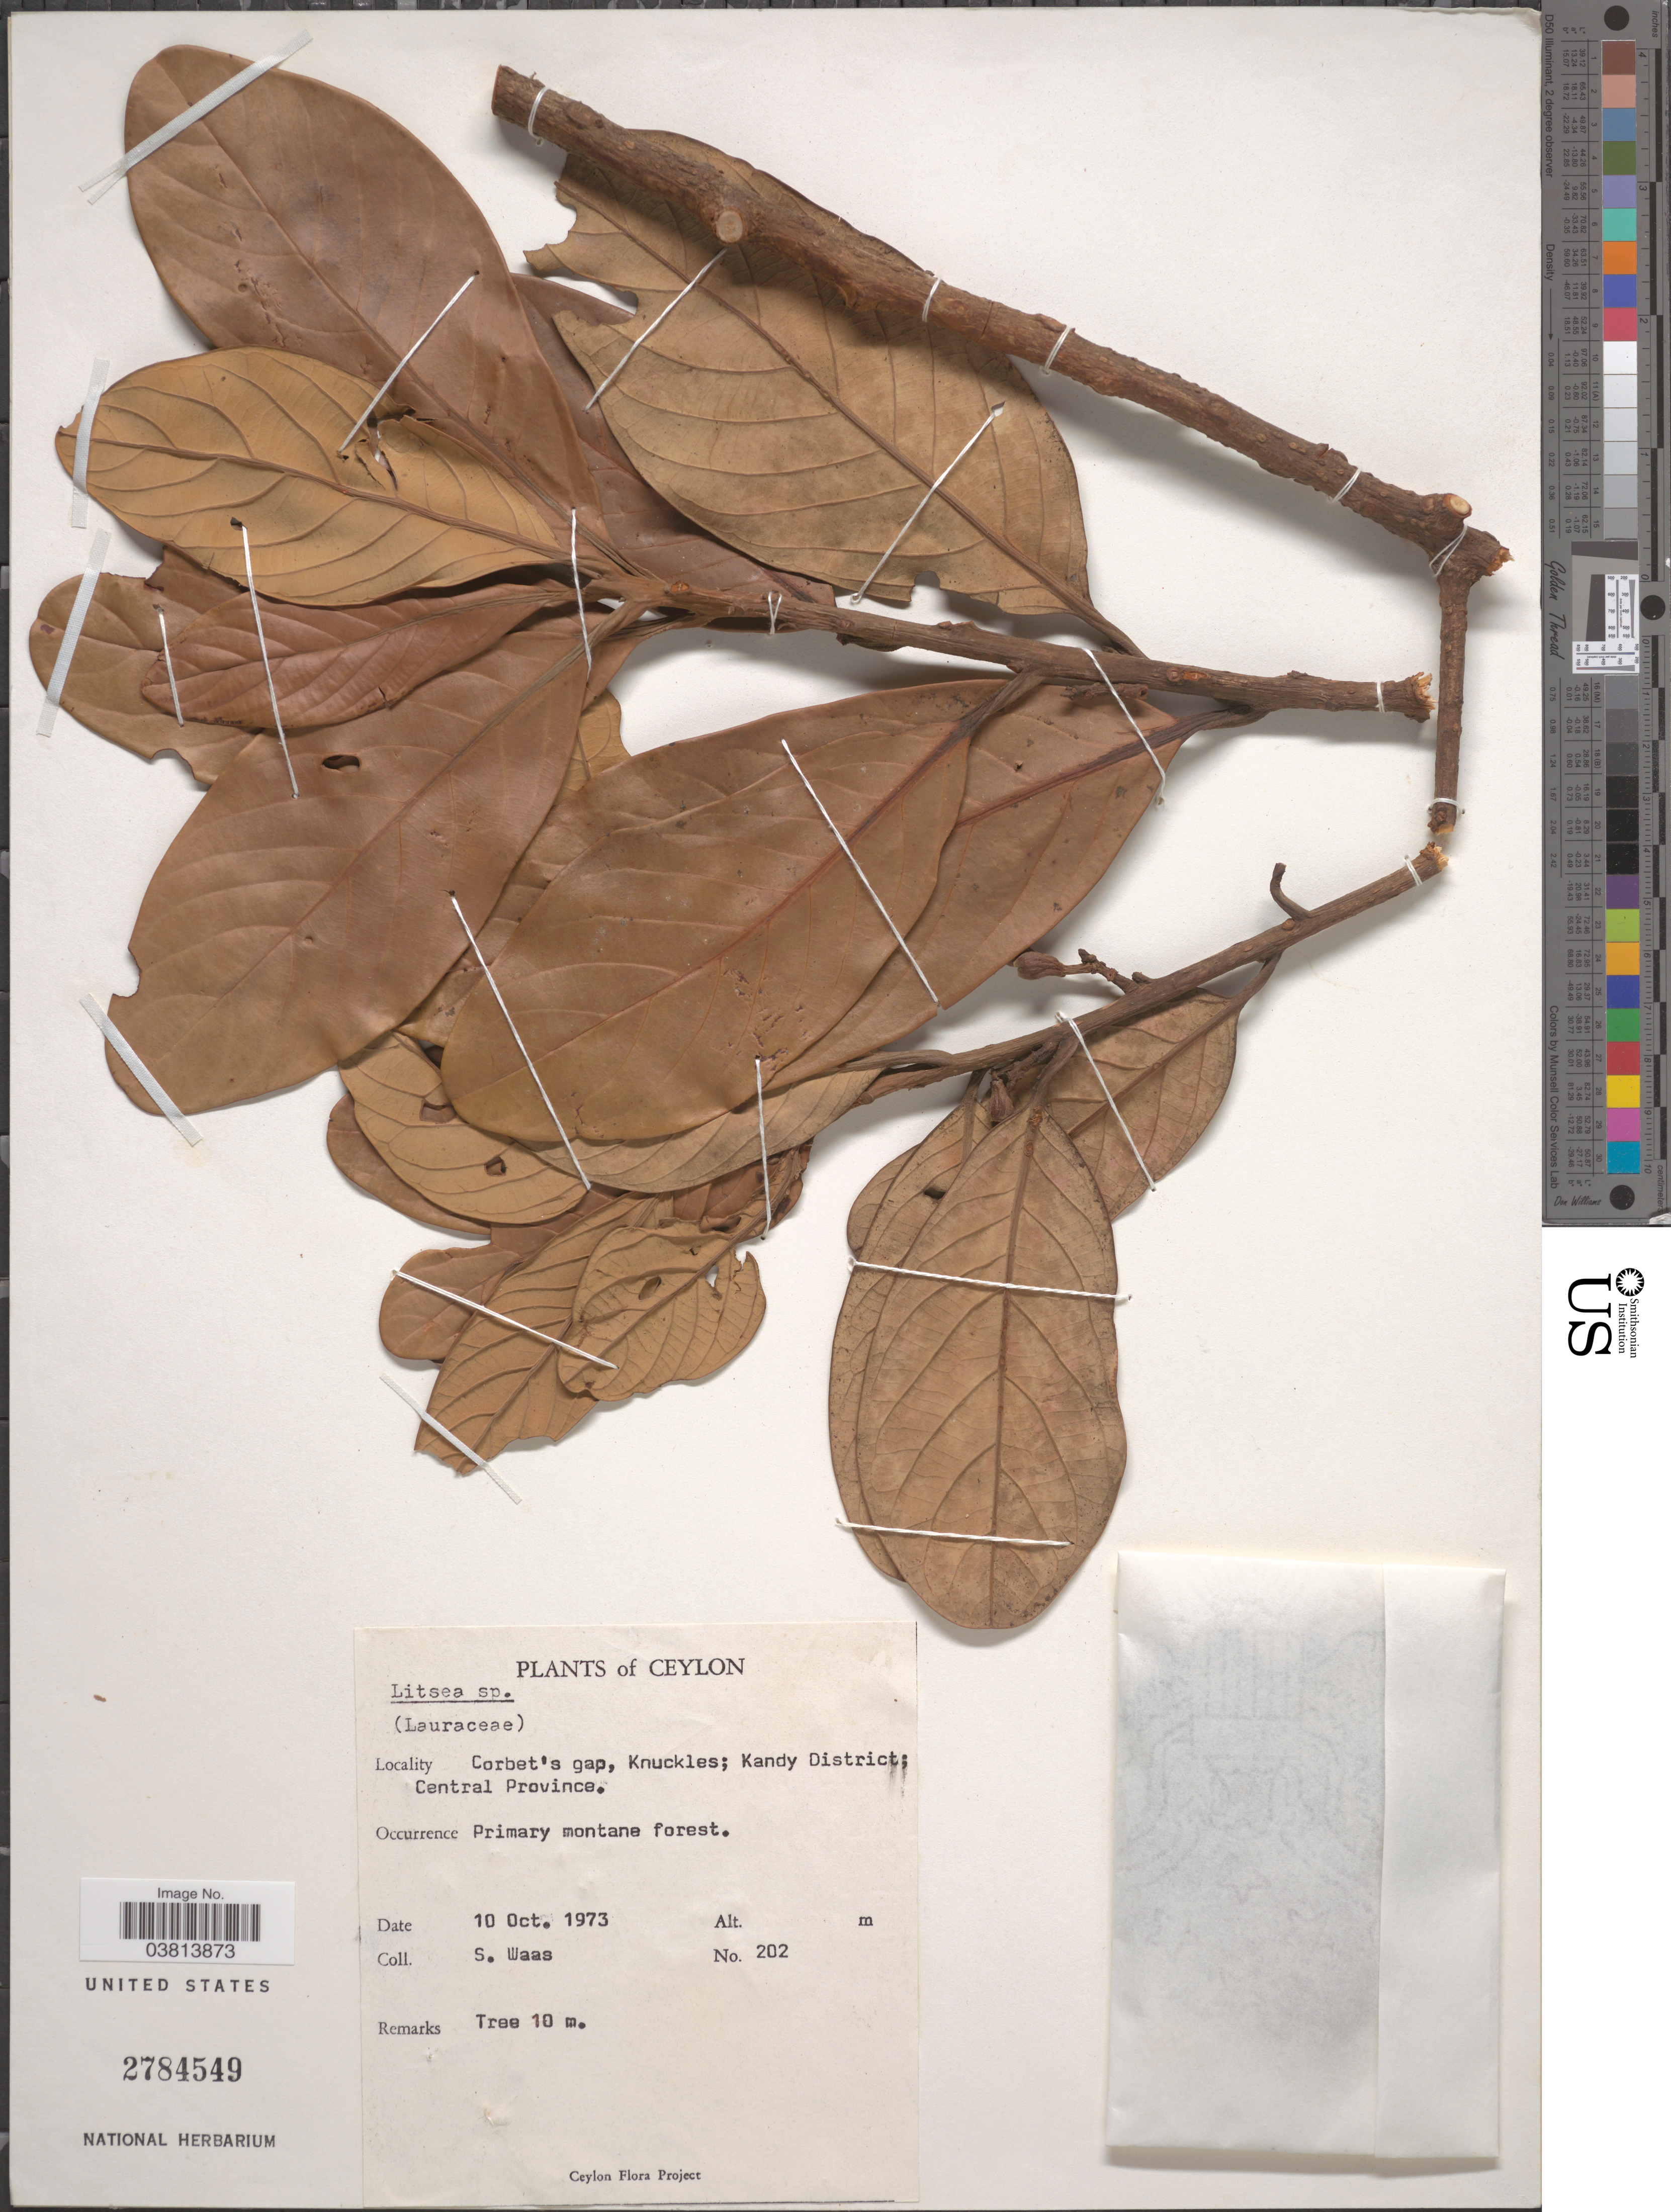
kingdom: Plantae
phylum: Tracheophyta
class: Magnoliopsida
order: Laurales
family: Lauraceae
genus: Litsea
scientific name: Litsea sp.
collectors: S. Waas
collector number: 202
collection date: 1973-10-10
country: Sri Lanka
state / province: Central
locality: Ceylon. Corbet's gap, Knuckles; Kandy District.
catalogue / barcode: US 2784549